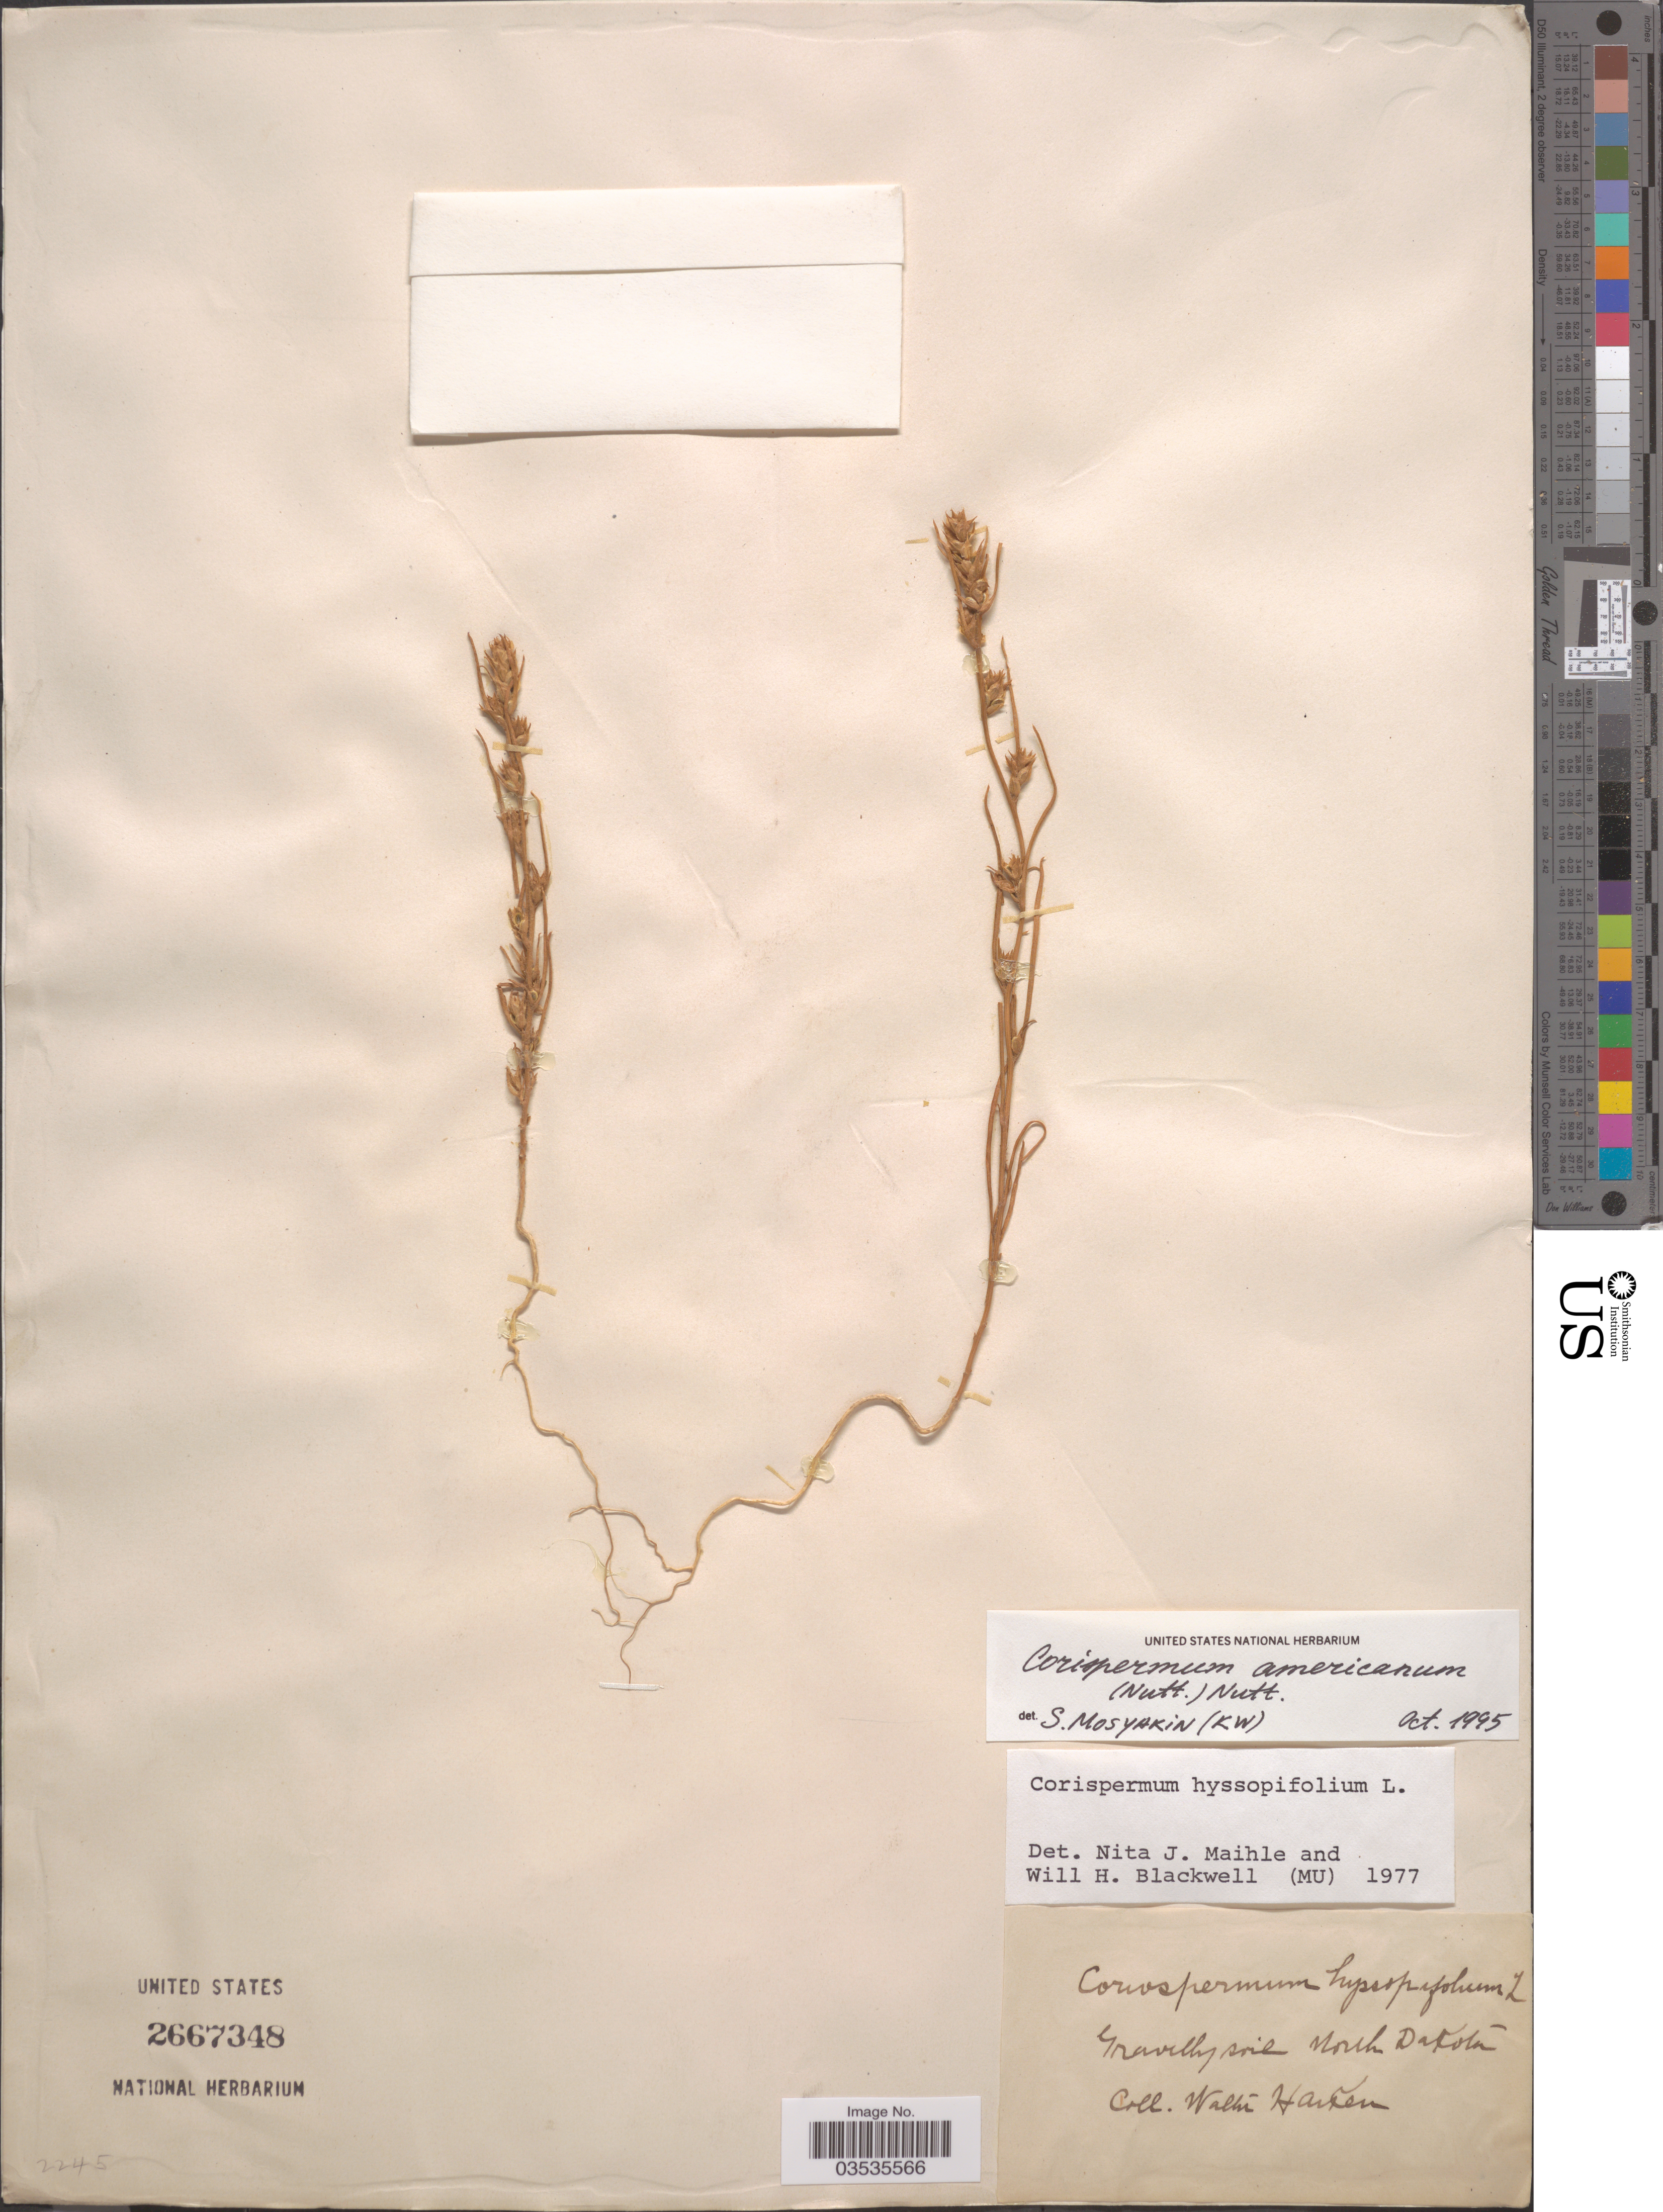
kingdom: Plantae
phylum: Tracheophyta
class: Magnoliopsida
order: Caryophyllales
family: Amaranthaceae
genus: Corispermum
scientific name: Corispermum americanum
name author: (Nutt.) Nutt.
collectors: W. Harten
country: United States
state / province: North Dakota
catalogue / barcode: US 2667348